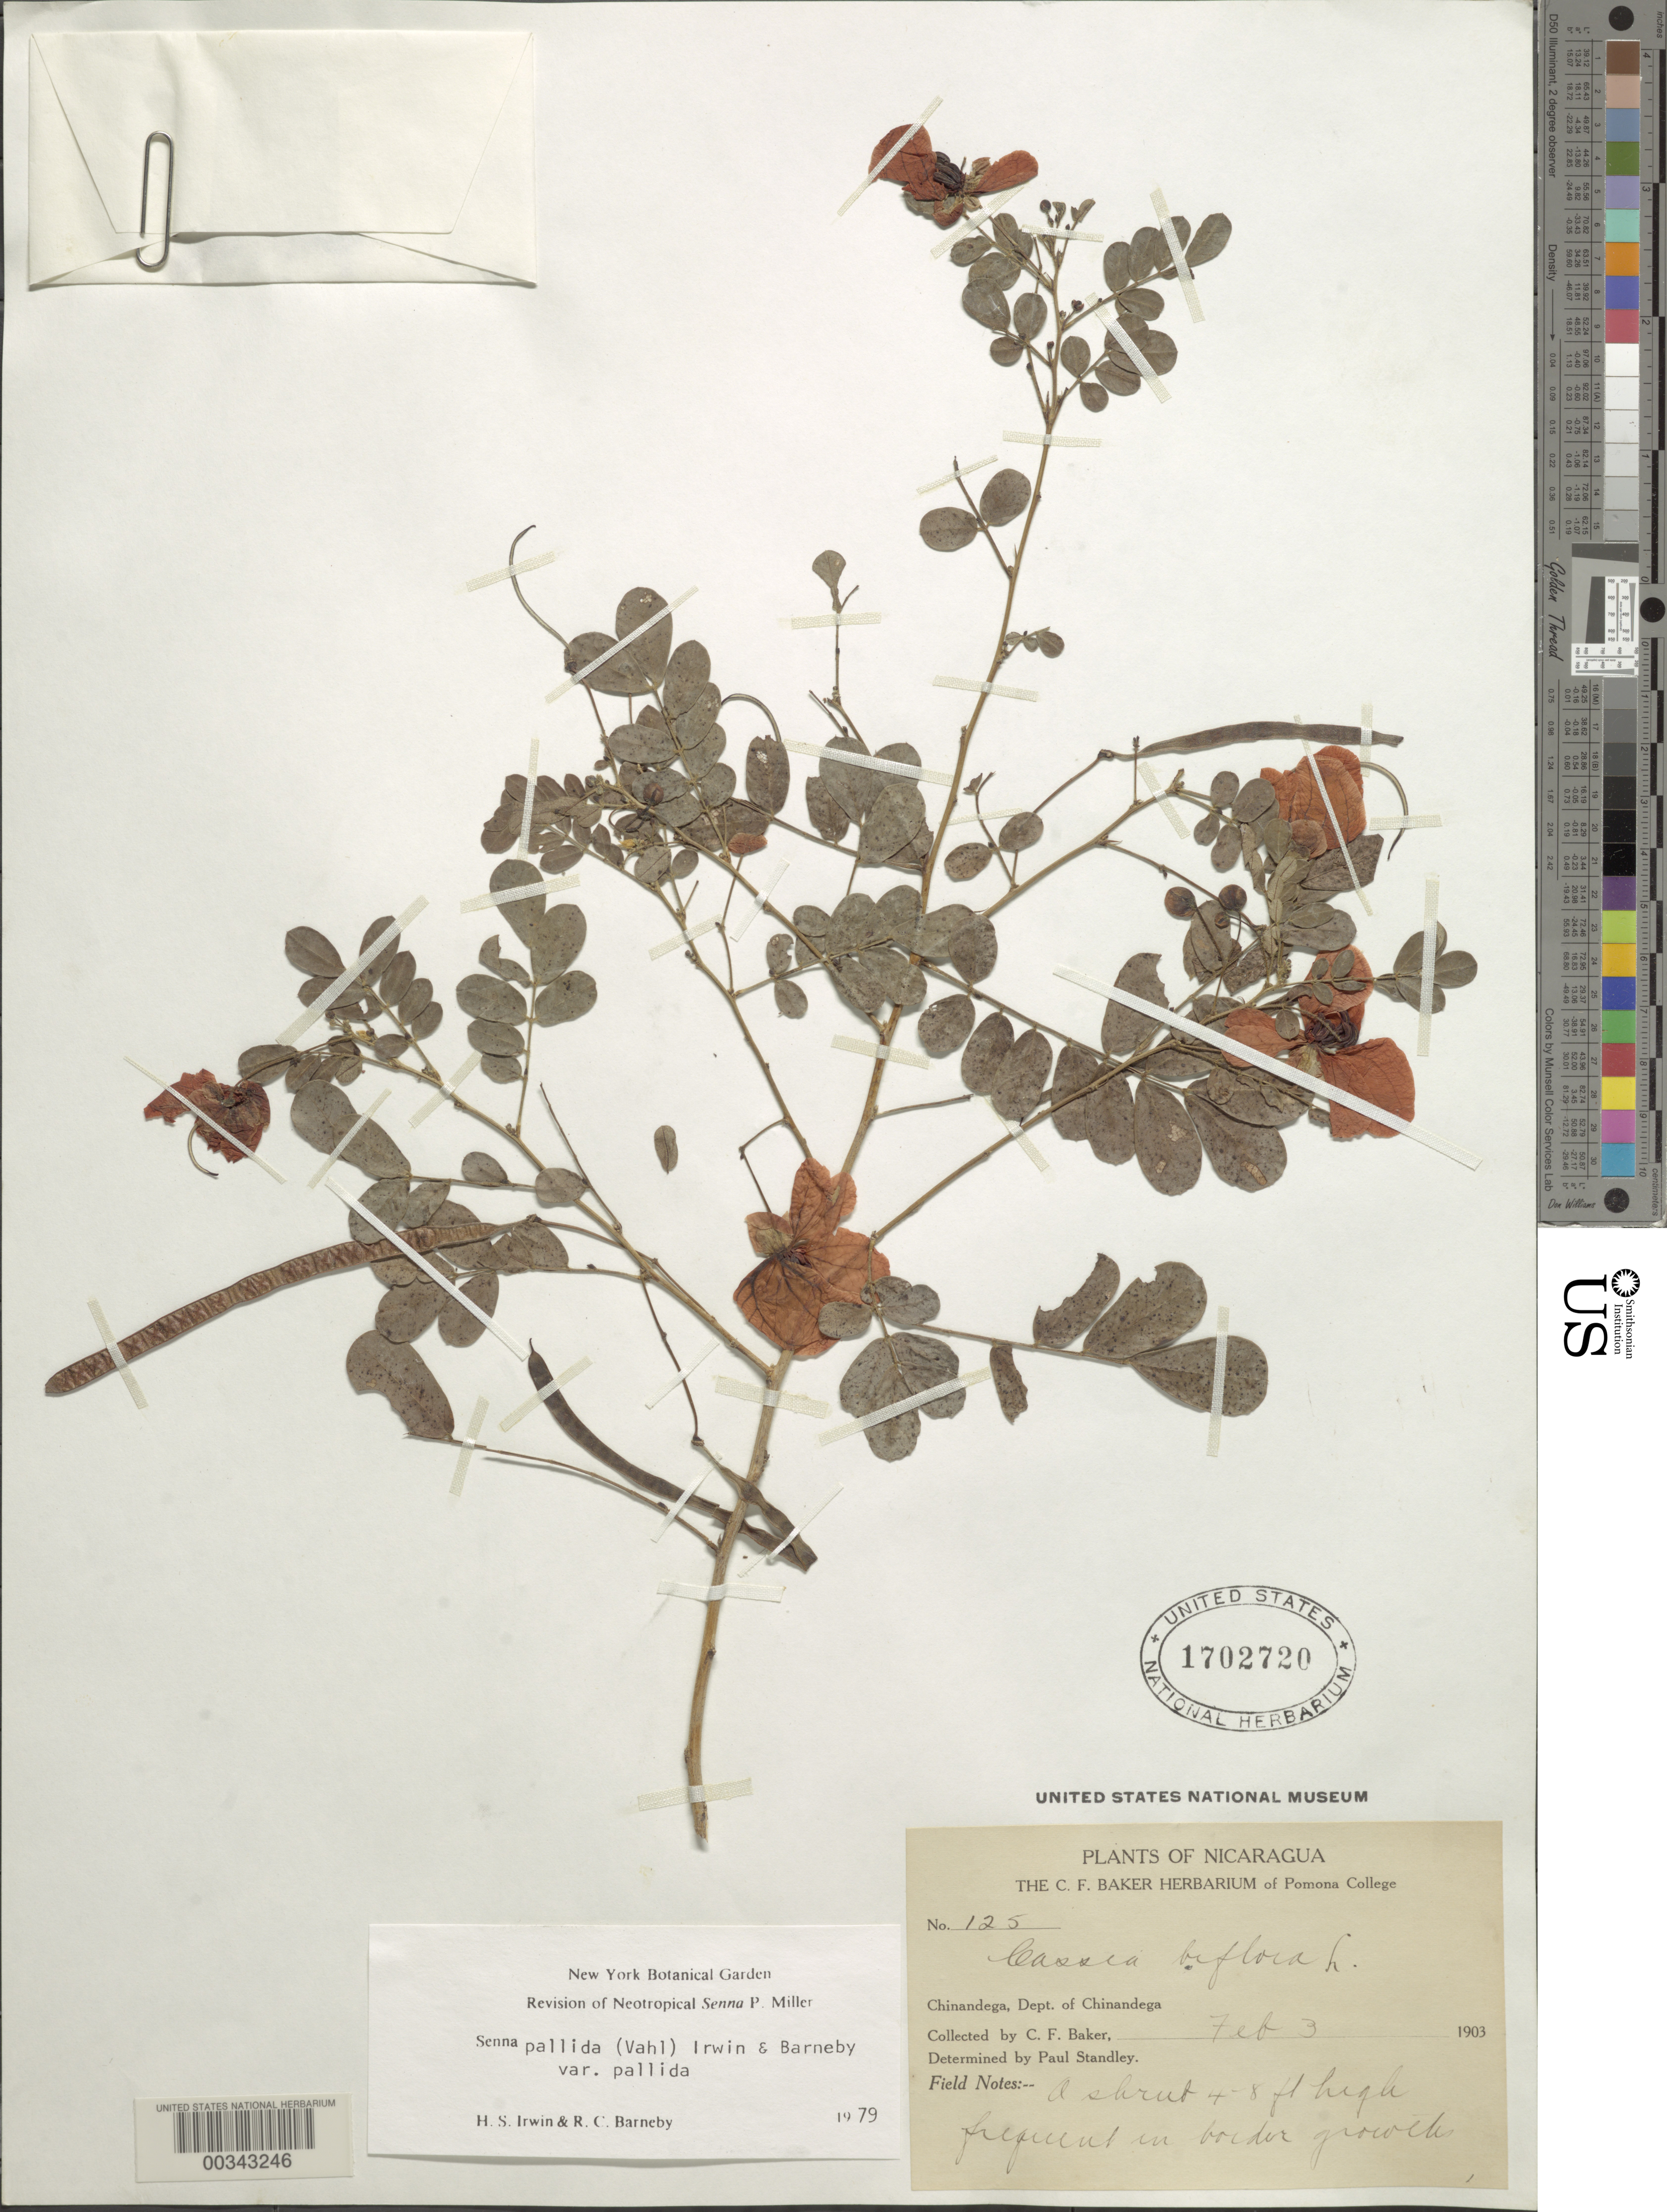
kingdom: Plantae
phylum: Tracheophyta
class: Magnoliopsida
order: Fabales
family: Fabaceae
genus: Senna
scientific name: Senna pallida var. pallida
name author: (Vahl) H.S. Irwin & Barneby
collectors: C. F. Baker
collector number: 125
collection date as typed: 03 Feb 1903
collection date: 1903-02-03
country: Nicaragua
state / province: Chinandega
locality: Chinandega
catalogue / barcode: US 1702720